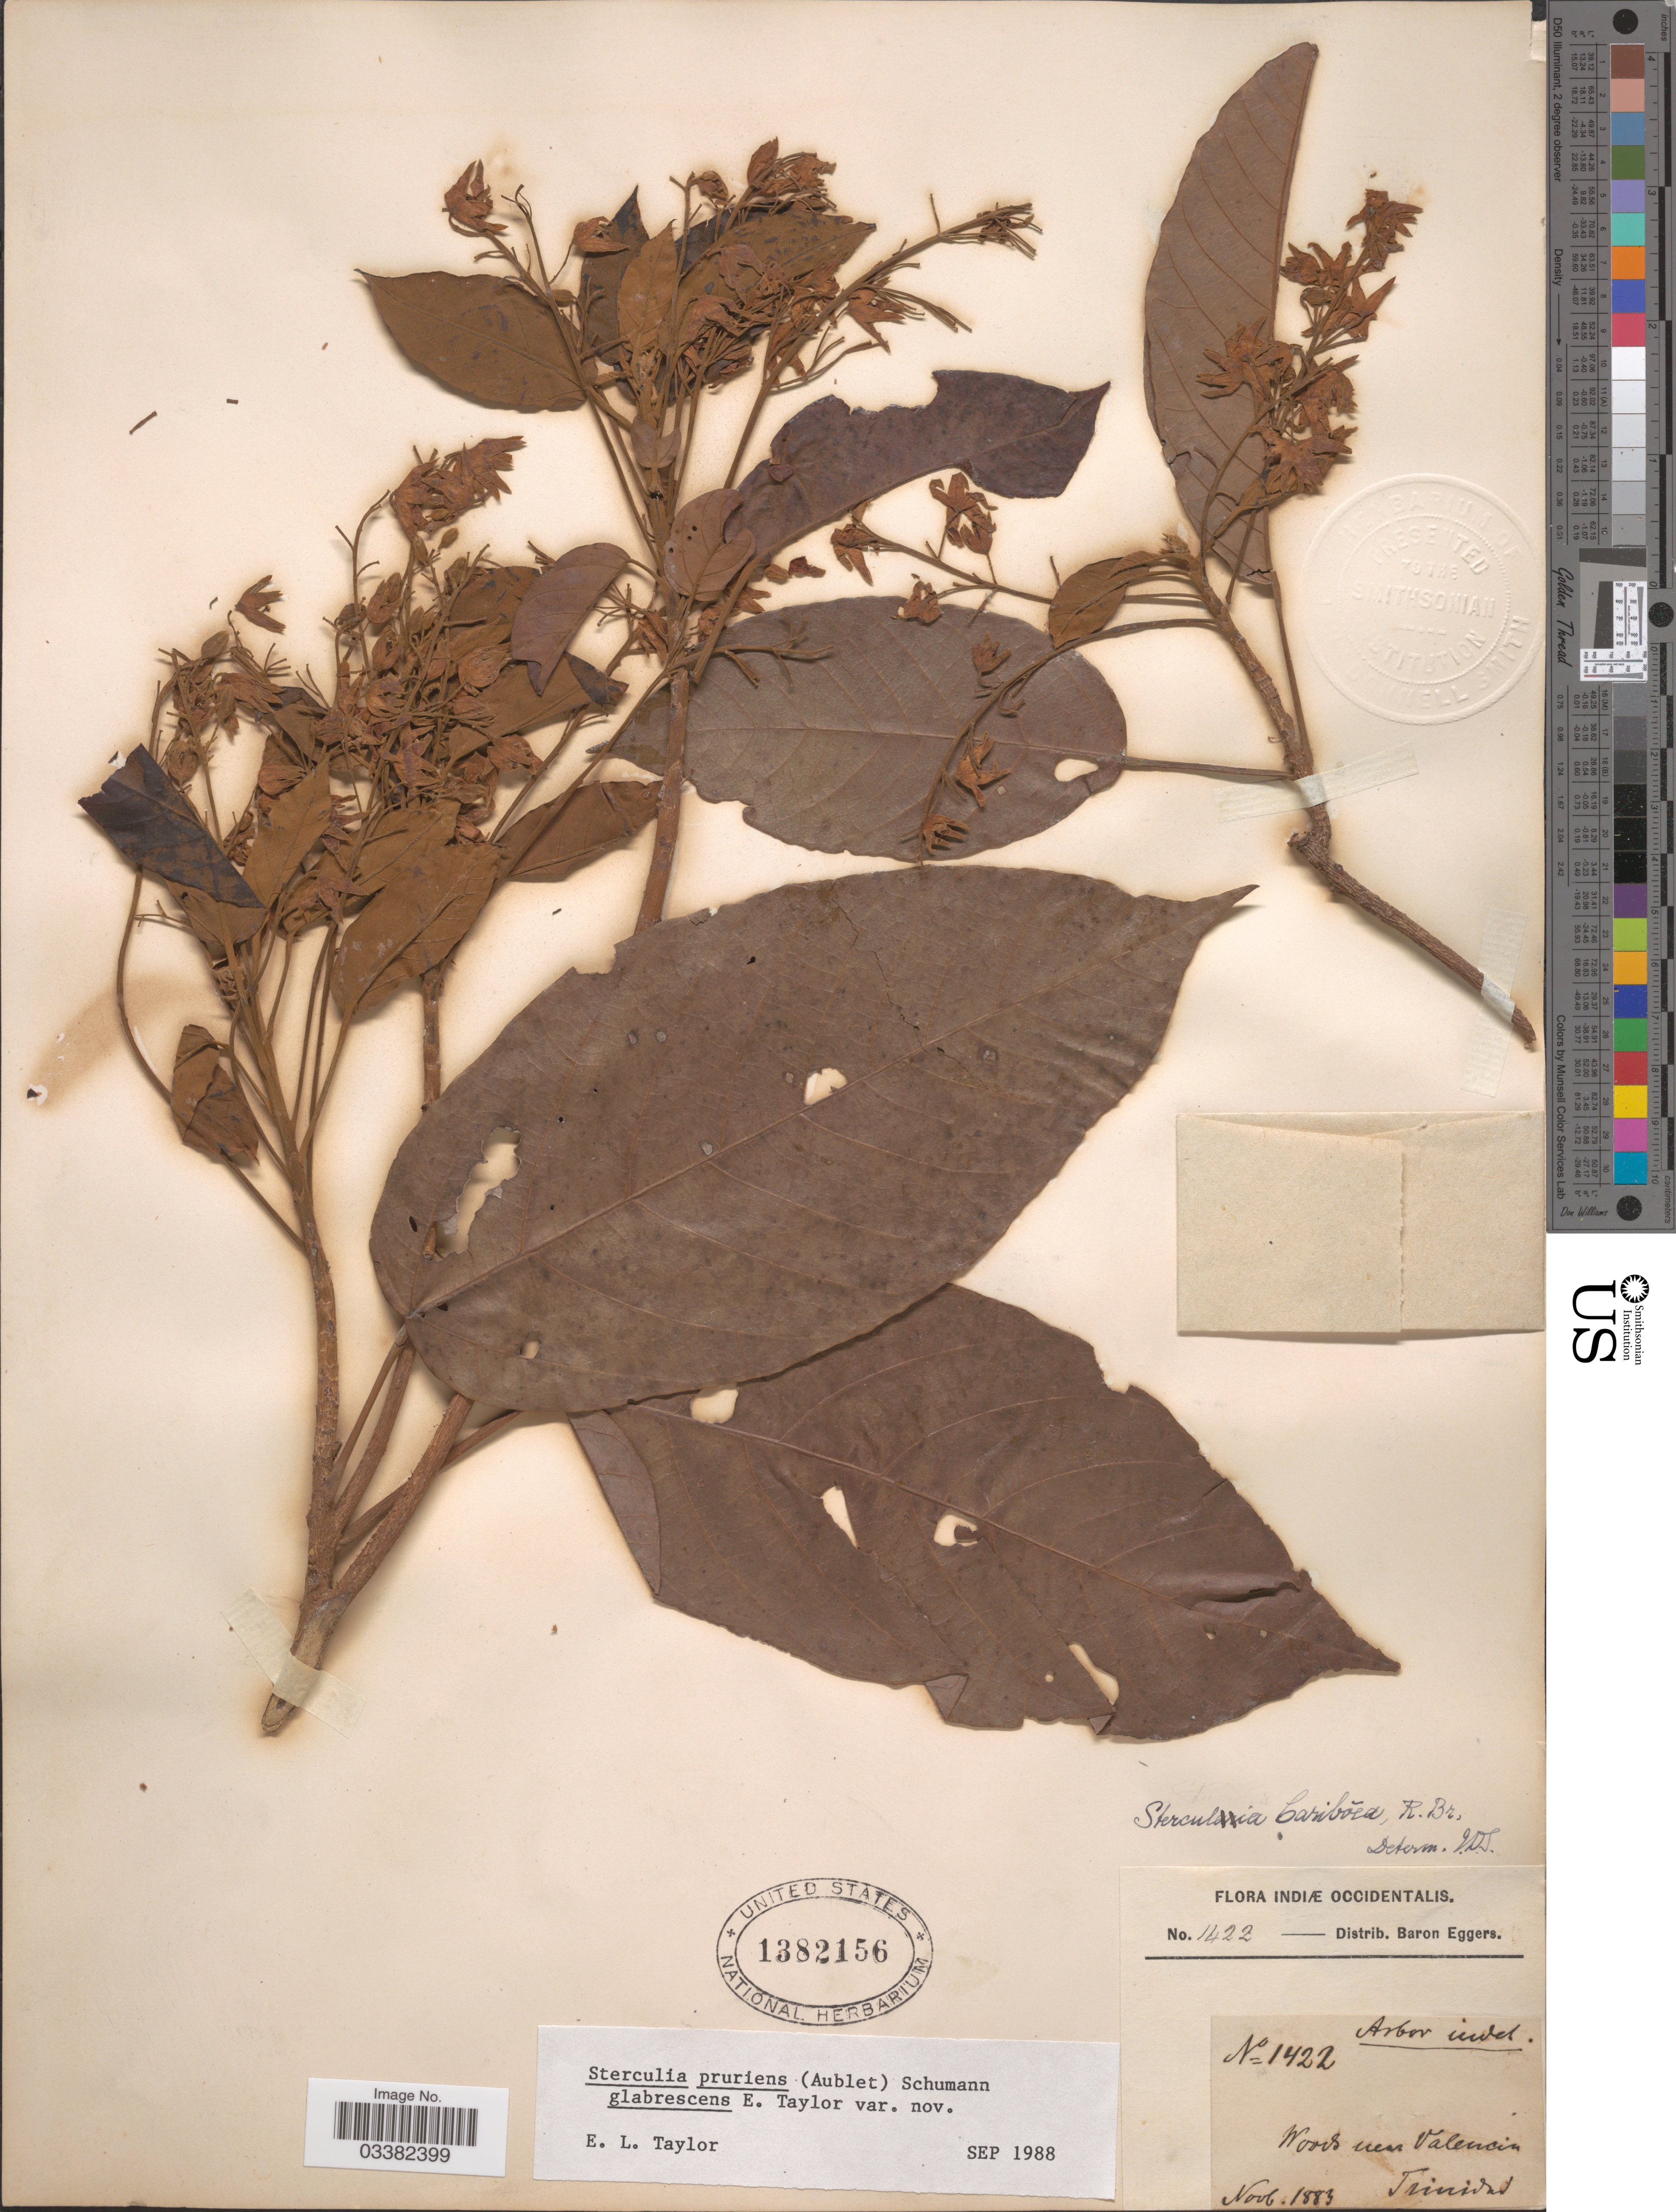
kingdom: Plantae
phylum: Tracheophyta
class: Magnoliopsida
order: Malvales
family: Malvaceae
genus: Sterculia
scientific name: Sterculia pruriens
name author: (Aubl.) K. Schum.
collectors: H. F. A. von Eggers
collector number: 1422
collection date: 1883-11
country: Trinidad and Tobago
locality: Indiæ Occidentalis. Woods near Valencia. Trinidad.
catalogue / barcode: US 1382156